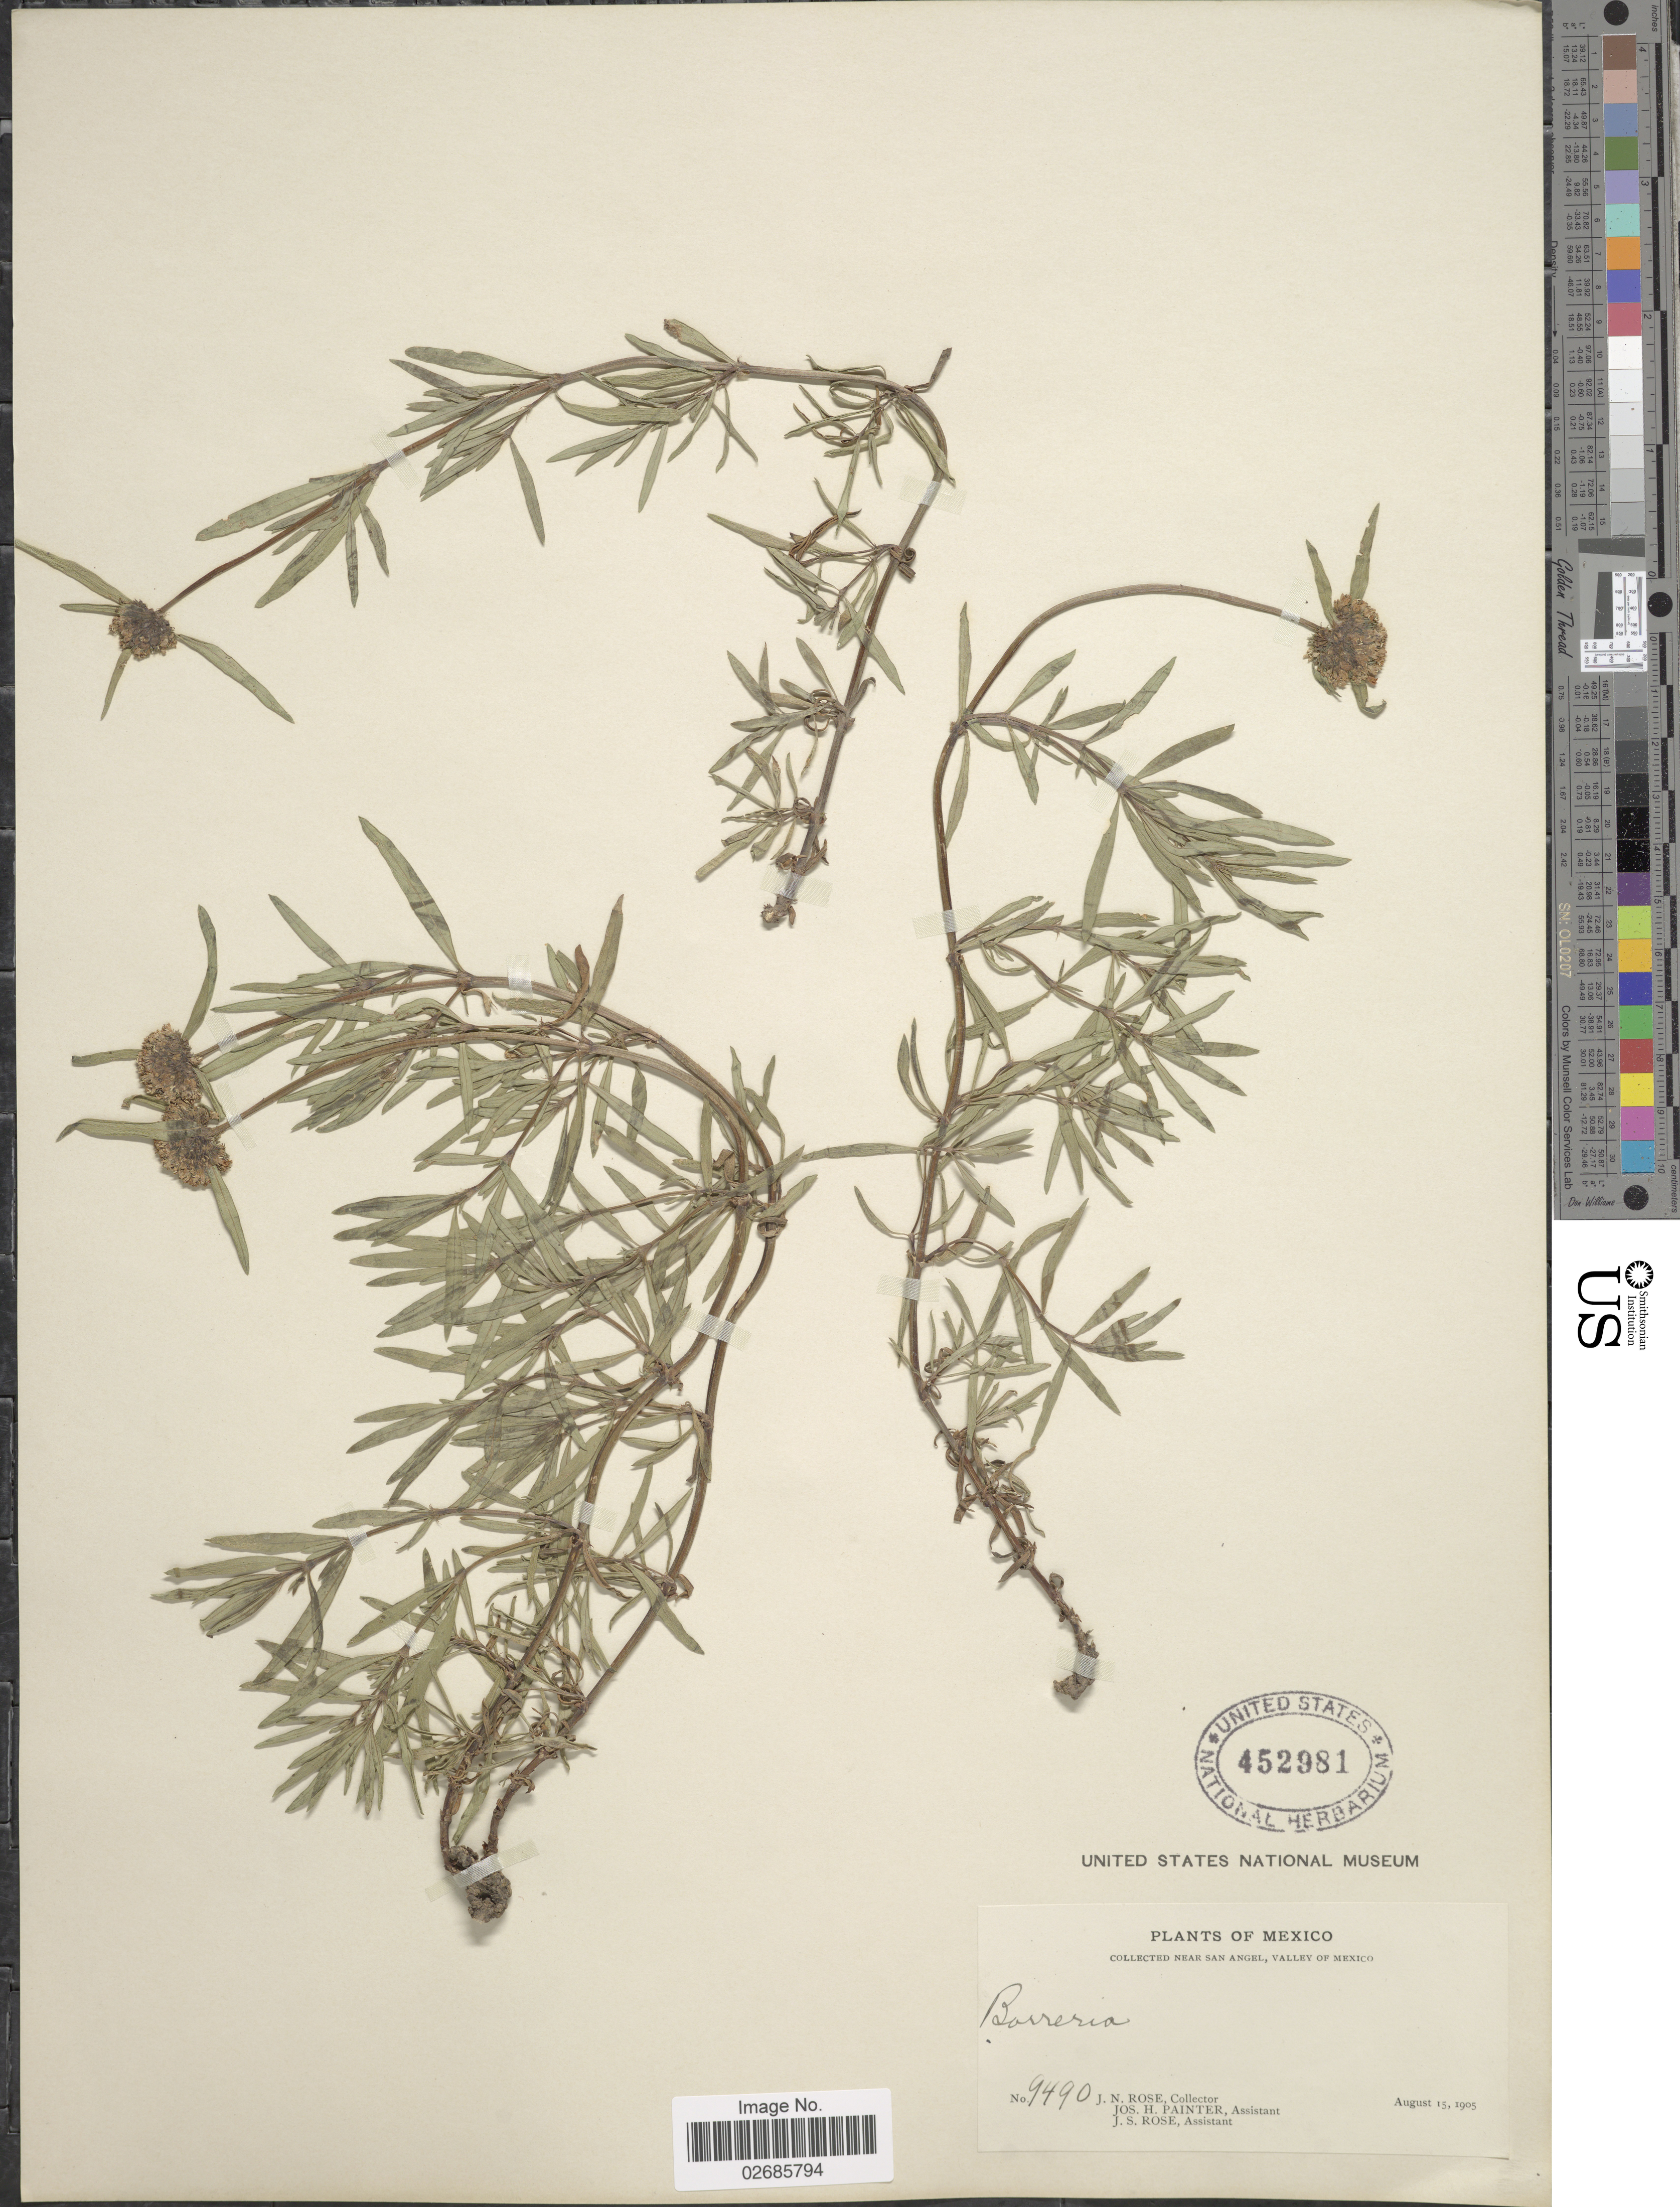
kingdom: Plantae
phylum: Tracheophyta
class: Magnoliopsida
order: Gentianales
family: Rubiaceae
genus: Borreria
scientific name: Borreria sp.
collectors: J. N. Rose, J. H. Painter & J. S. Rose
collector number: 9490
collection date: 1905-08-15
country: Mexico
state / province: México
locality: Near San Angel, Valley of Mexico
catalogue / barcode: US 452981